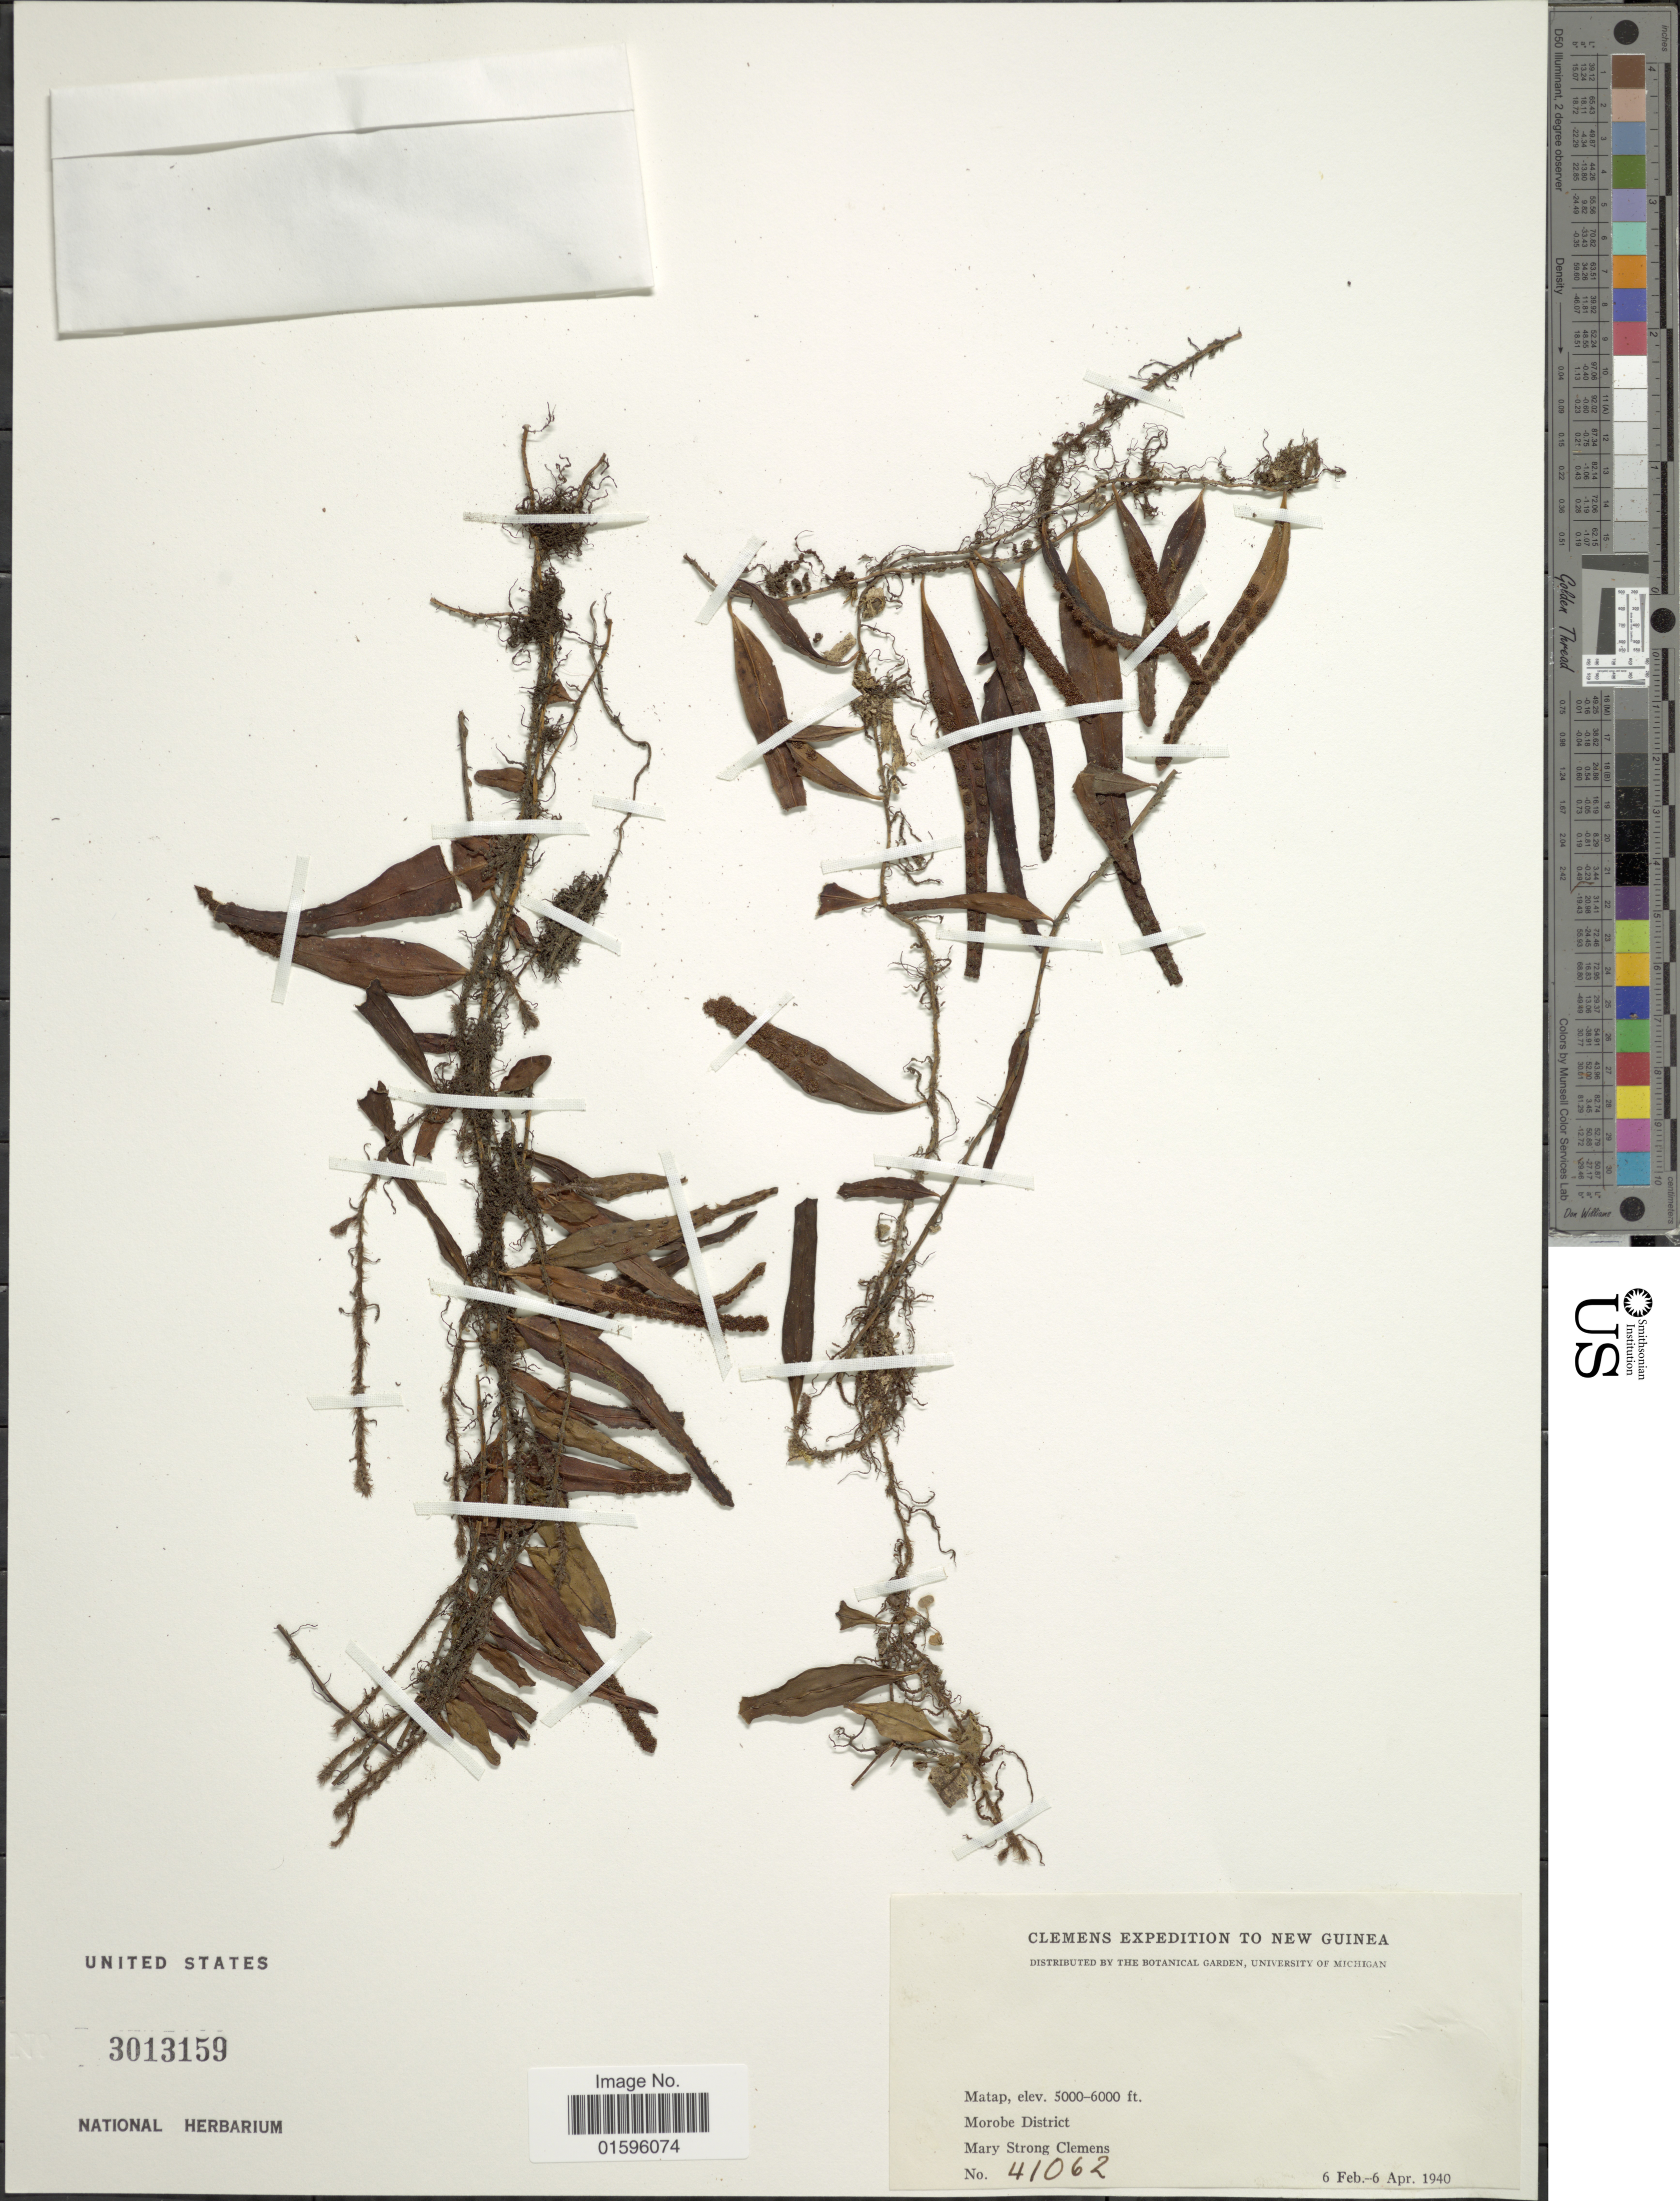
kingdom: Plantae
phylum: Tracheophyta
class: Polypodiopsida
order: Polypodiales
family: Polypodiaceae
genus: Polypodium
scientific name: Polypodium sp.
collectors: M. S. Clemens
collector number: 41062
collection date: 1940-02-06/1940-04-06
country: Papua New Guinea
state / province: Morobe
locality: New Guinea, Matap, Morobe District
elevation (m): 1524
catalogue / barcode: US 3013159